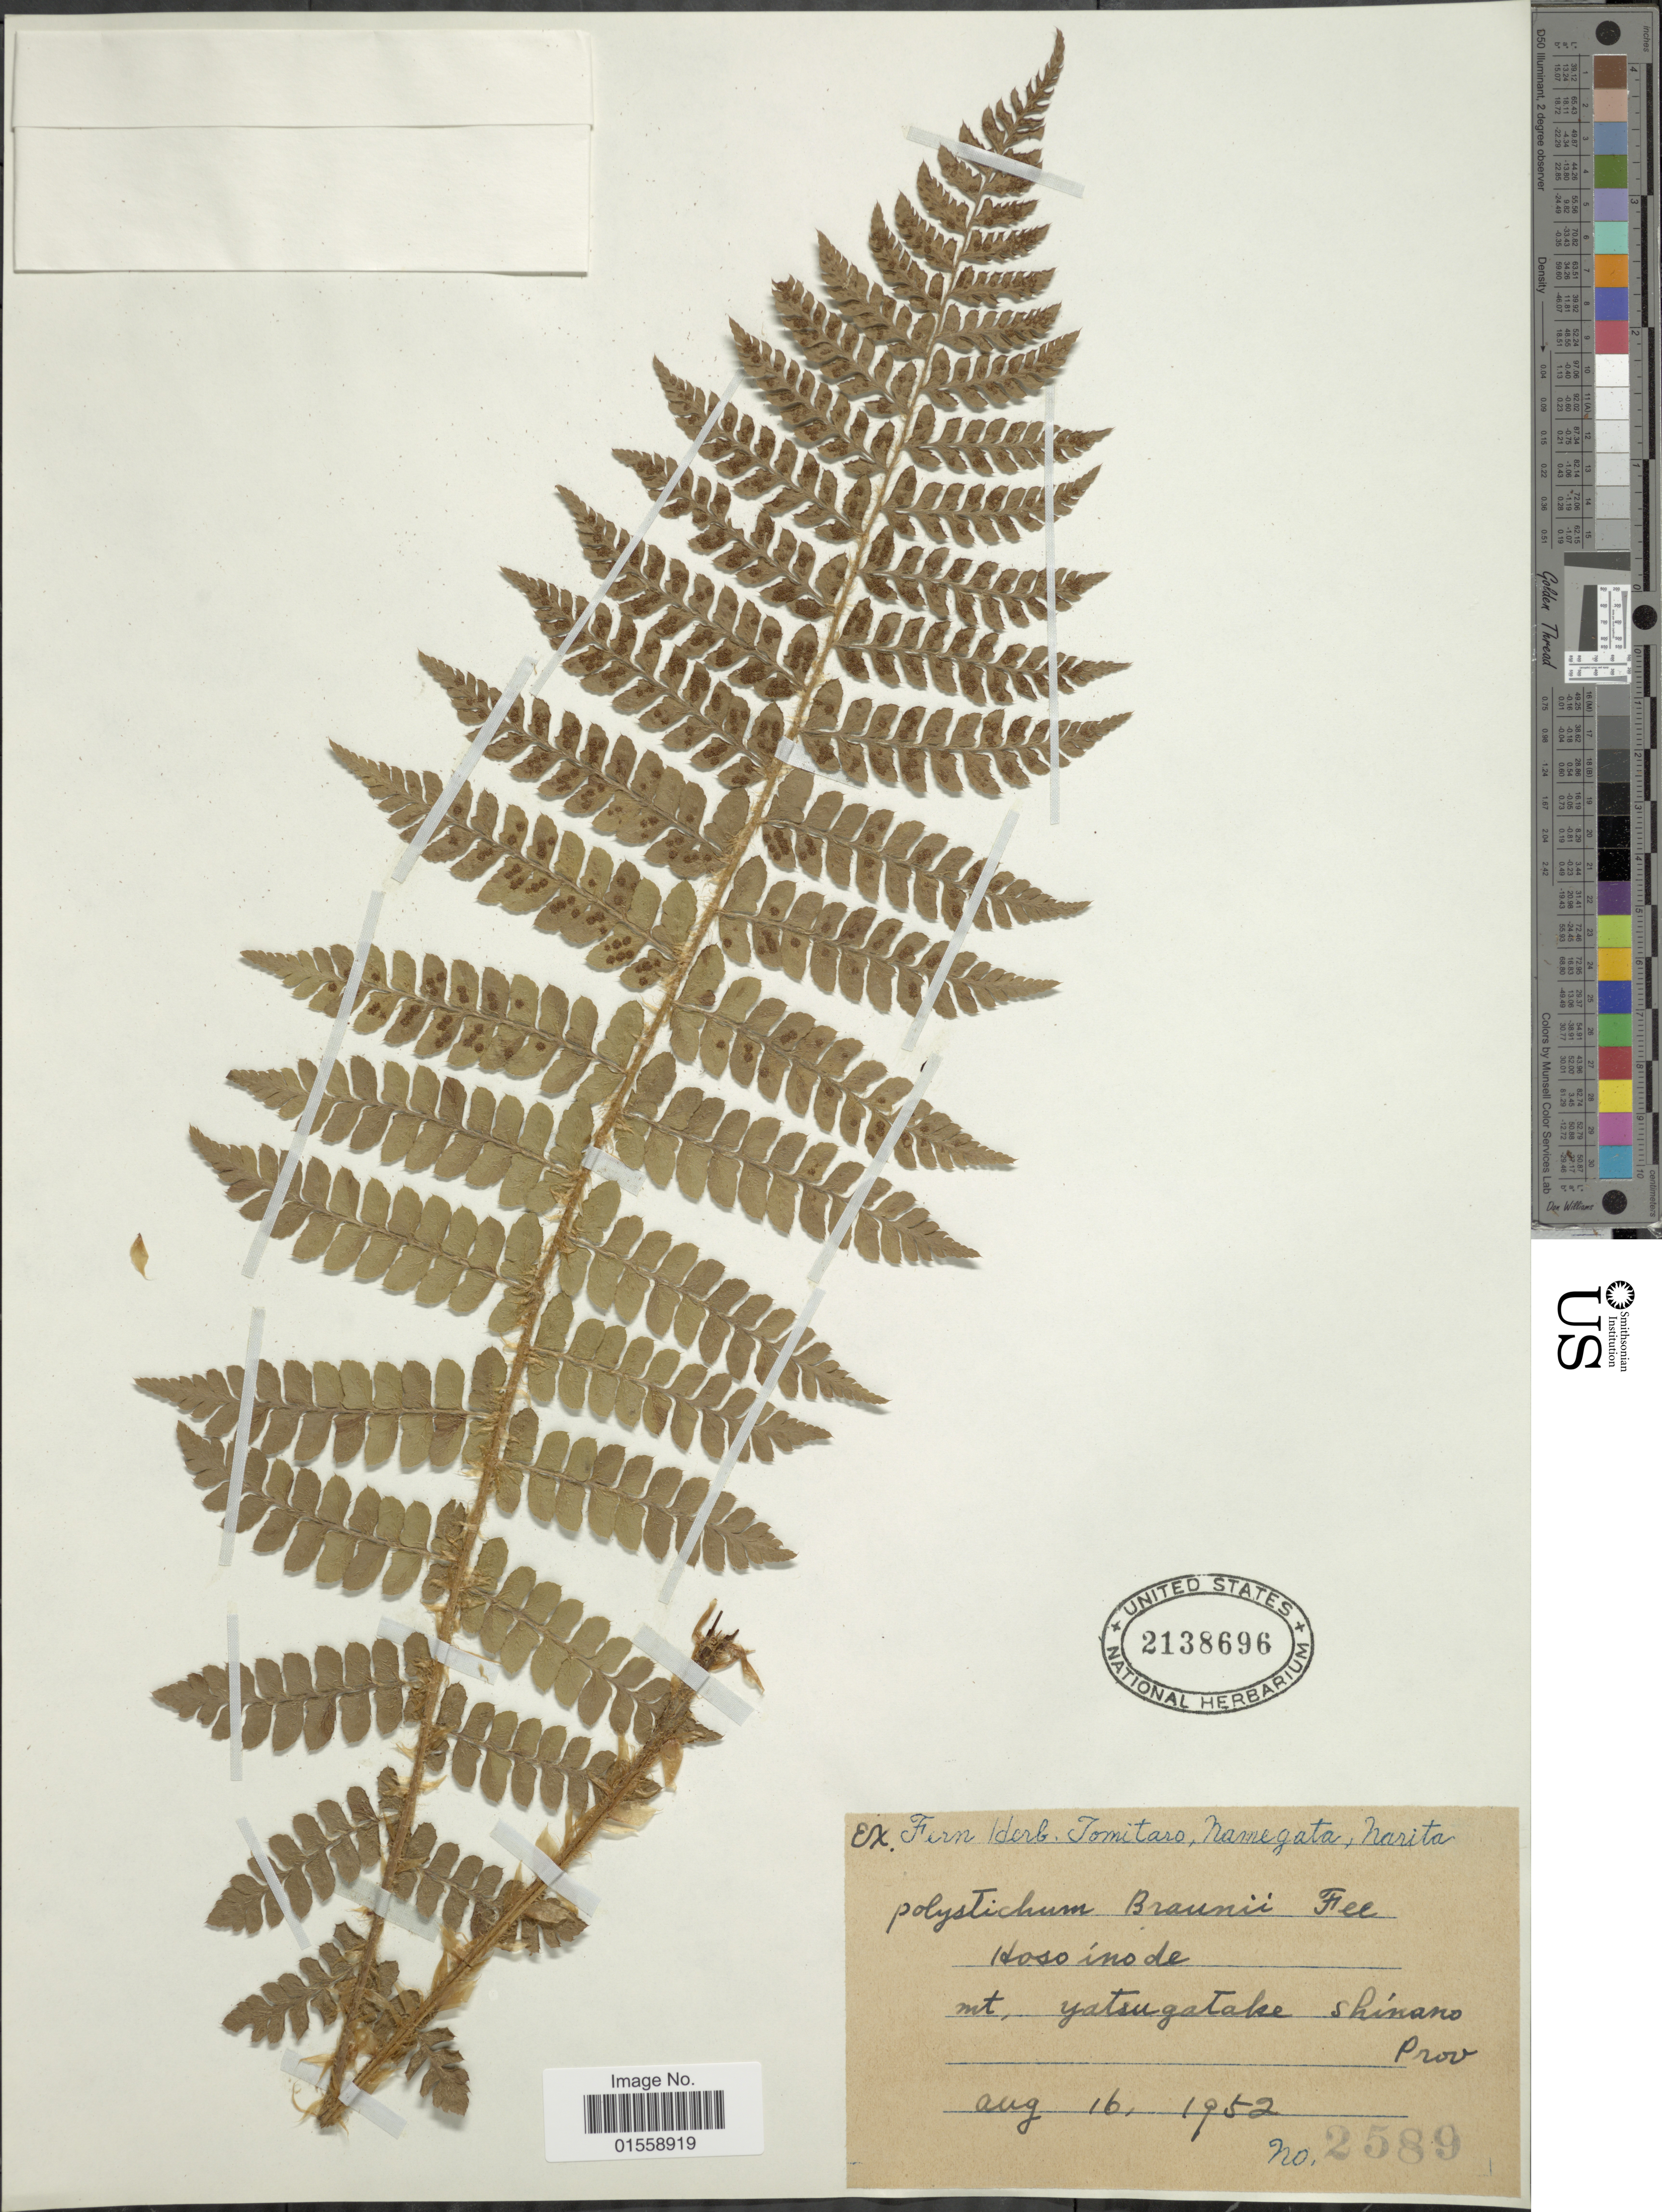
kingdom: Plantae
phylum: Tracheophyta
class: Polypodiopsida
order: Polypodiales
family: Dryopteridaceae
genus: Polystichum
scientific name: Polystichum braunii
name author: (Spenn.) Fée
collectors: ex herb. Jomitaro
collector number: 2589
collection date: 1952-08-16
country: Japan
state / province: Nagano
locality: Hoso ino de Mt. Yatsugatake Shinano Prov.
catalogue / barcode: US 2138696